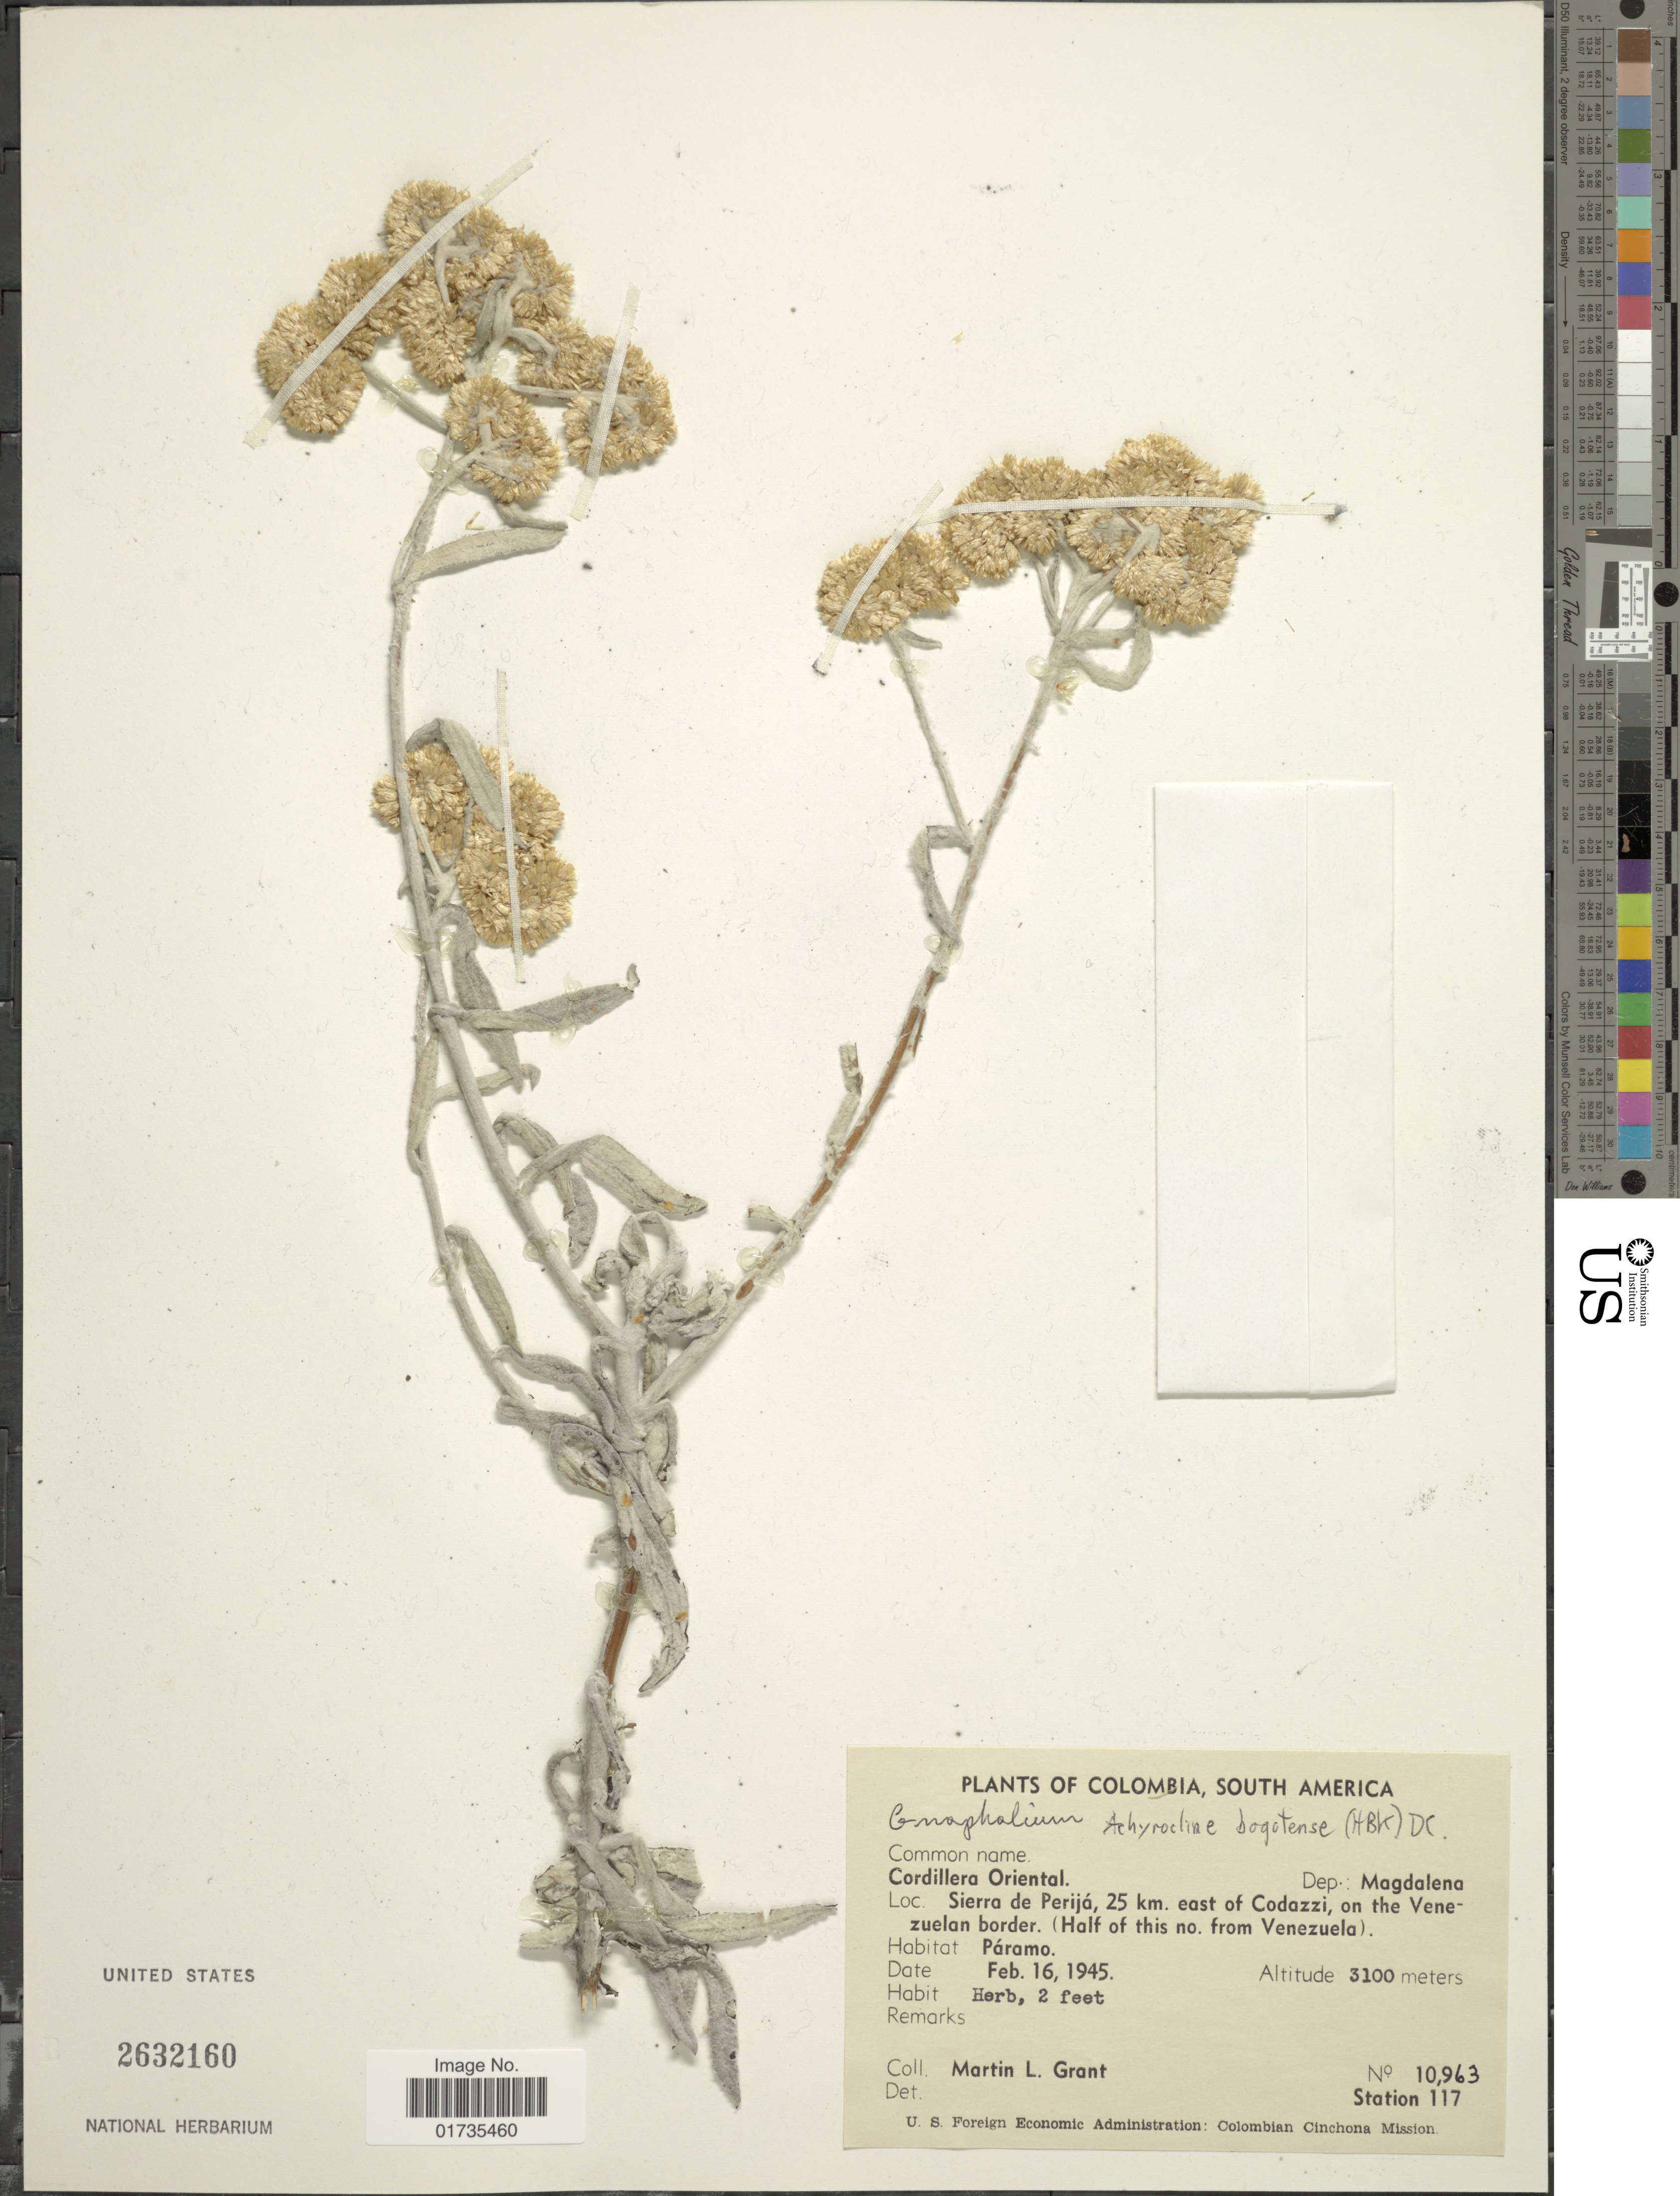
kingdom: Plantae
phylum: Tracheophyta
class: Magnoliopsida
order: Asterales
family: Asteraceae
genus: Achyrocline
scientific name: Achyrocline bogotensis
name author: (Kunth) DC.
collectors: M. L. Grant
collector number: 10963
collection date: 1945-02-16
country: Colombia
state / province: Magdalena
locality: Cordillera Oriental. Dep. Magdalena. Sierra de Perija, 25 km. east of Codazzi, on the Venezuelan border. ( Half of this no. from Venezuela)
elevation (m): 3100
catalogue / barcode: US 2632160